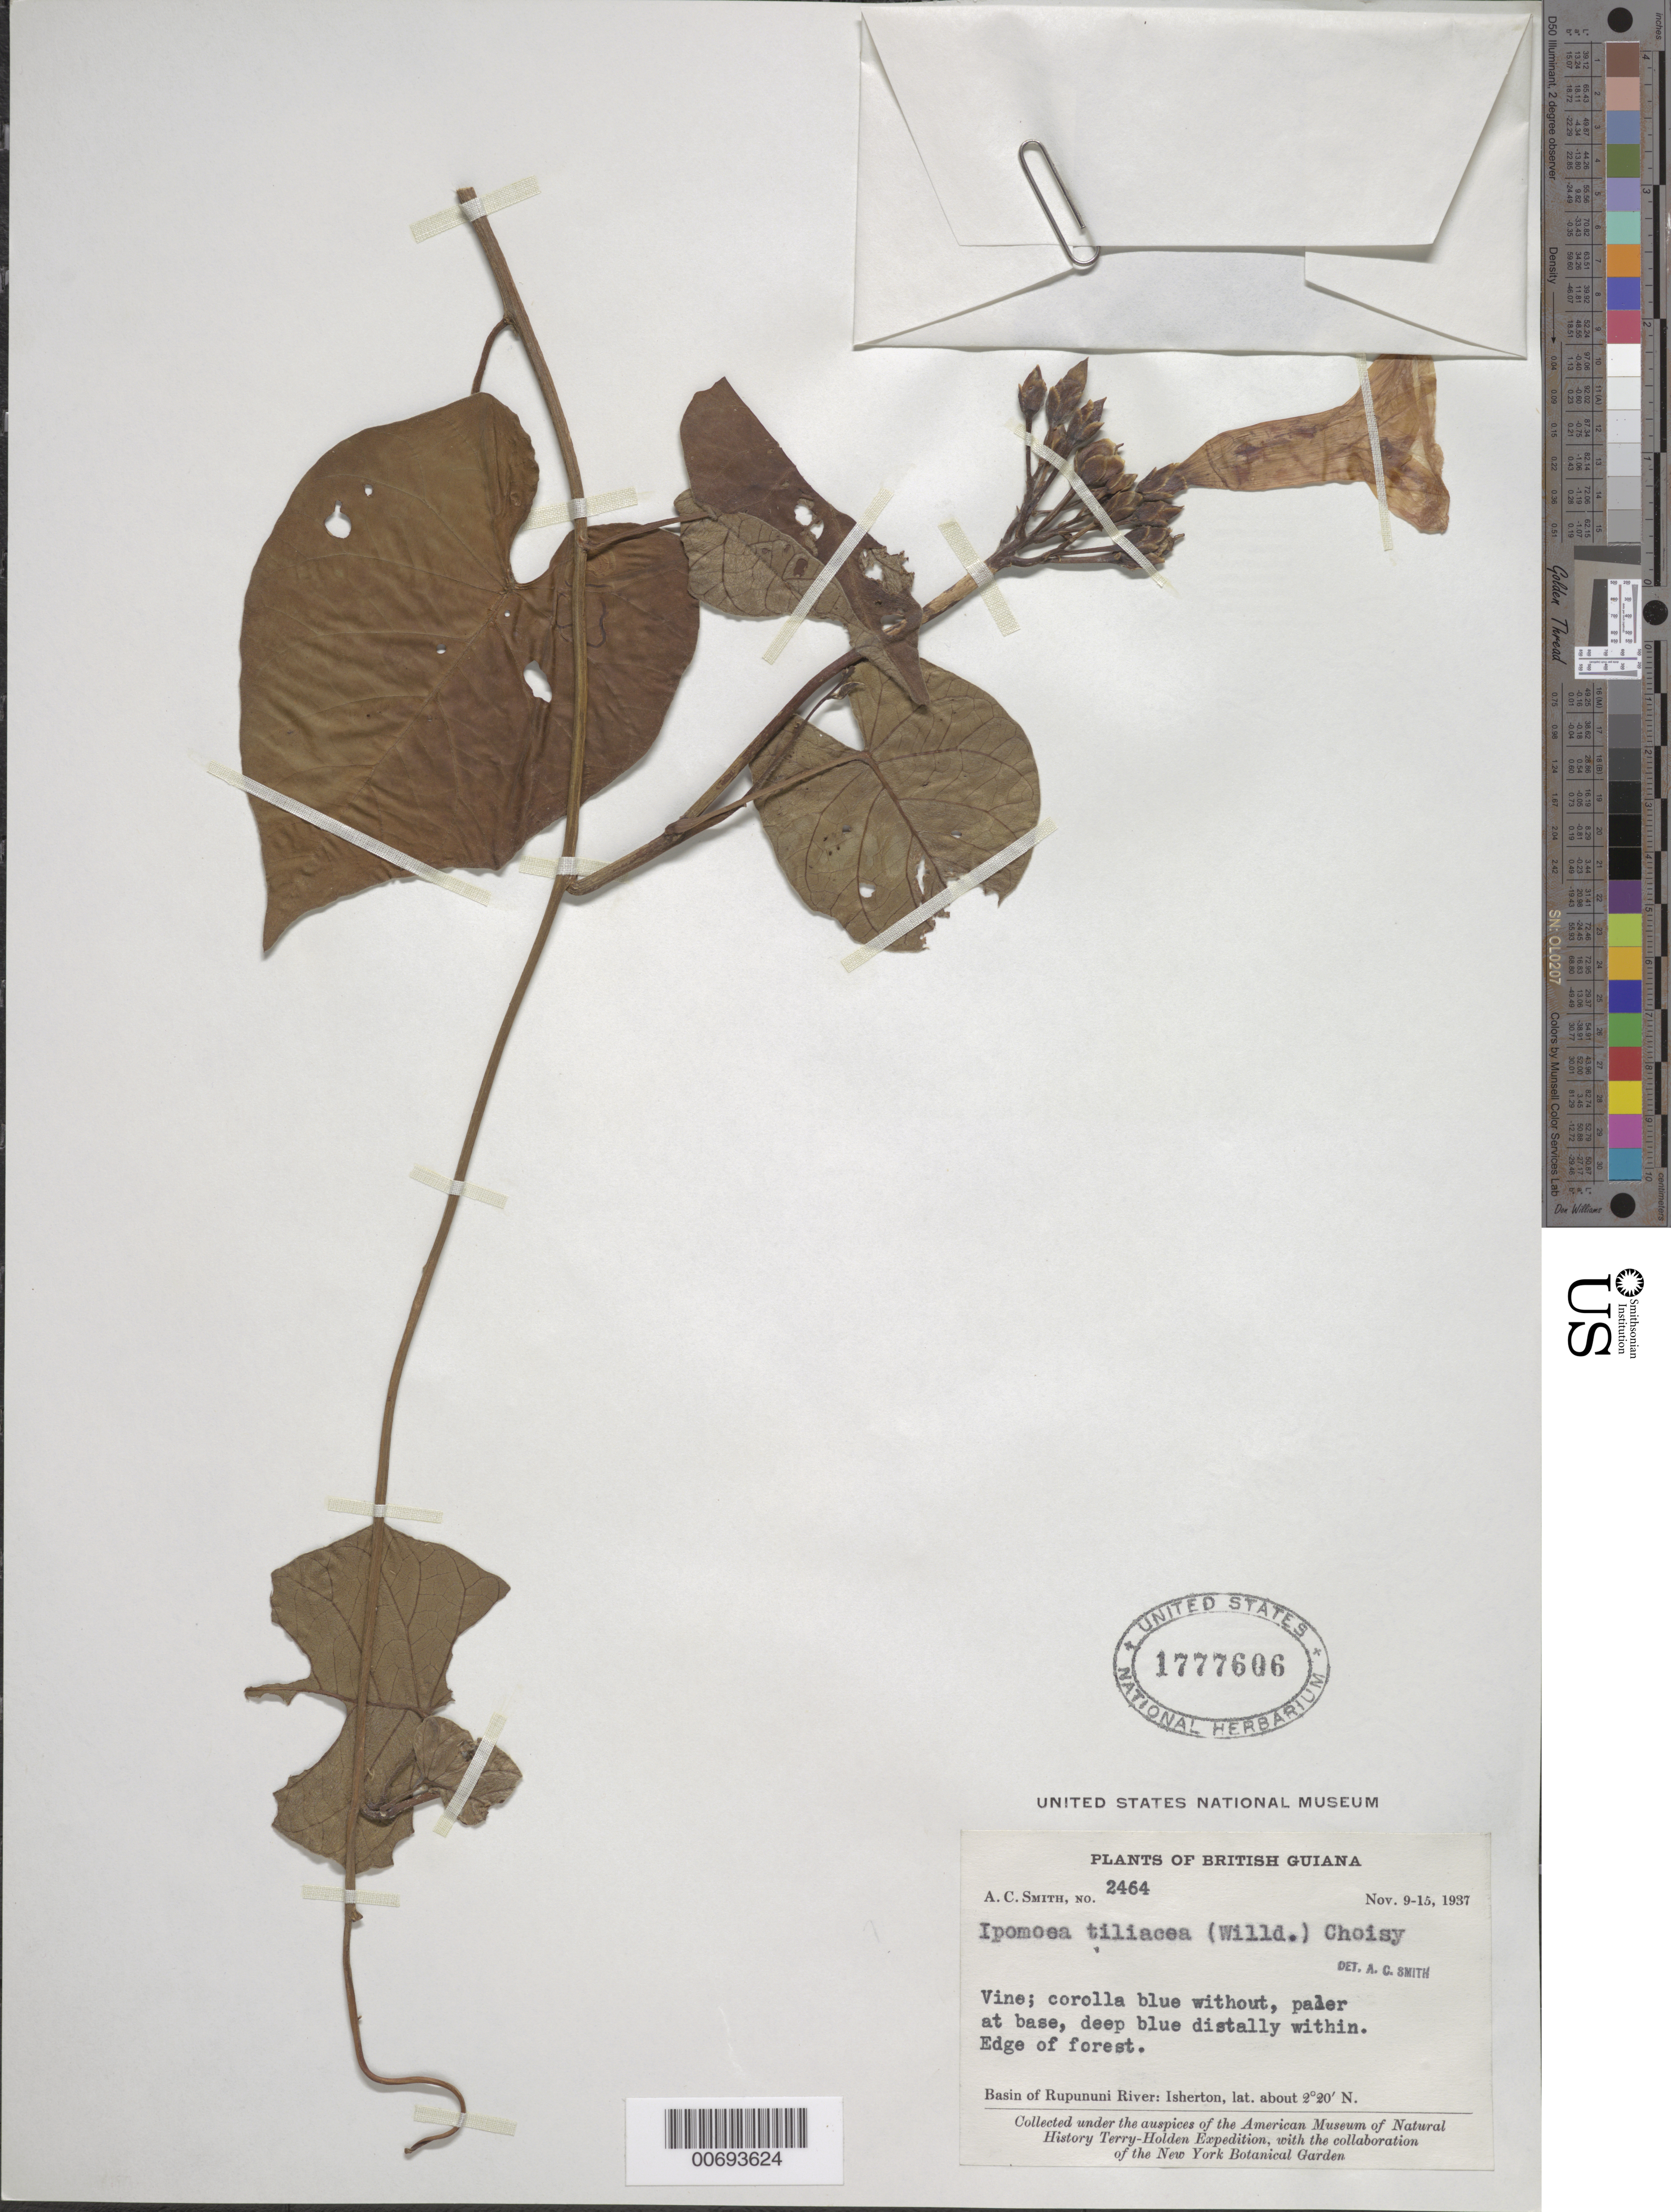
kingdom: Plantae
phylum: Tracheophyta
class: Magnoliopsida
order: Solanales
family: Convolvulaceae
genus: Ipomoea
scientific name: Ipomoea tiliacea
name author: (Willd.) Choisy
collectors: A. C. Smith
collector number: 2464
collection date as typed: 9-Nov-37 to 15-Nov-37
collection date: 1937-11-09/1937-11-15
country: Guyana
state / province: U. Takutu-U. Essequibo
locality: Isherton, basin of Rupununi River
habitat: Edge of forest.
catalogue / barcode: US 1777606